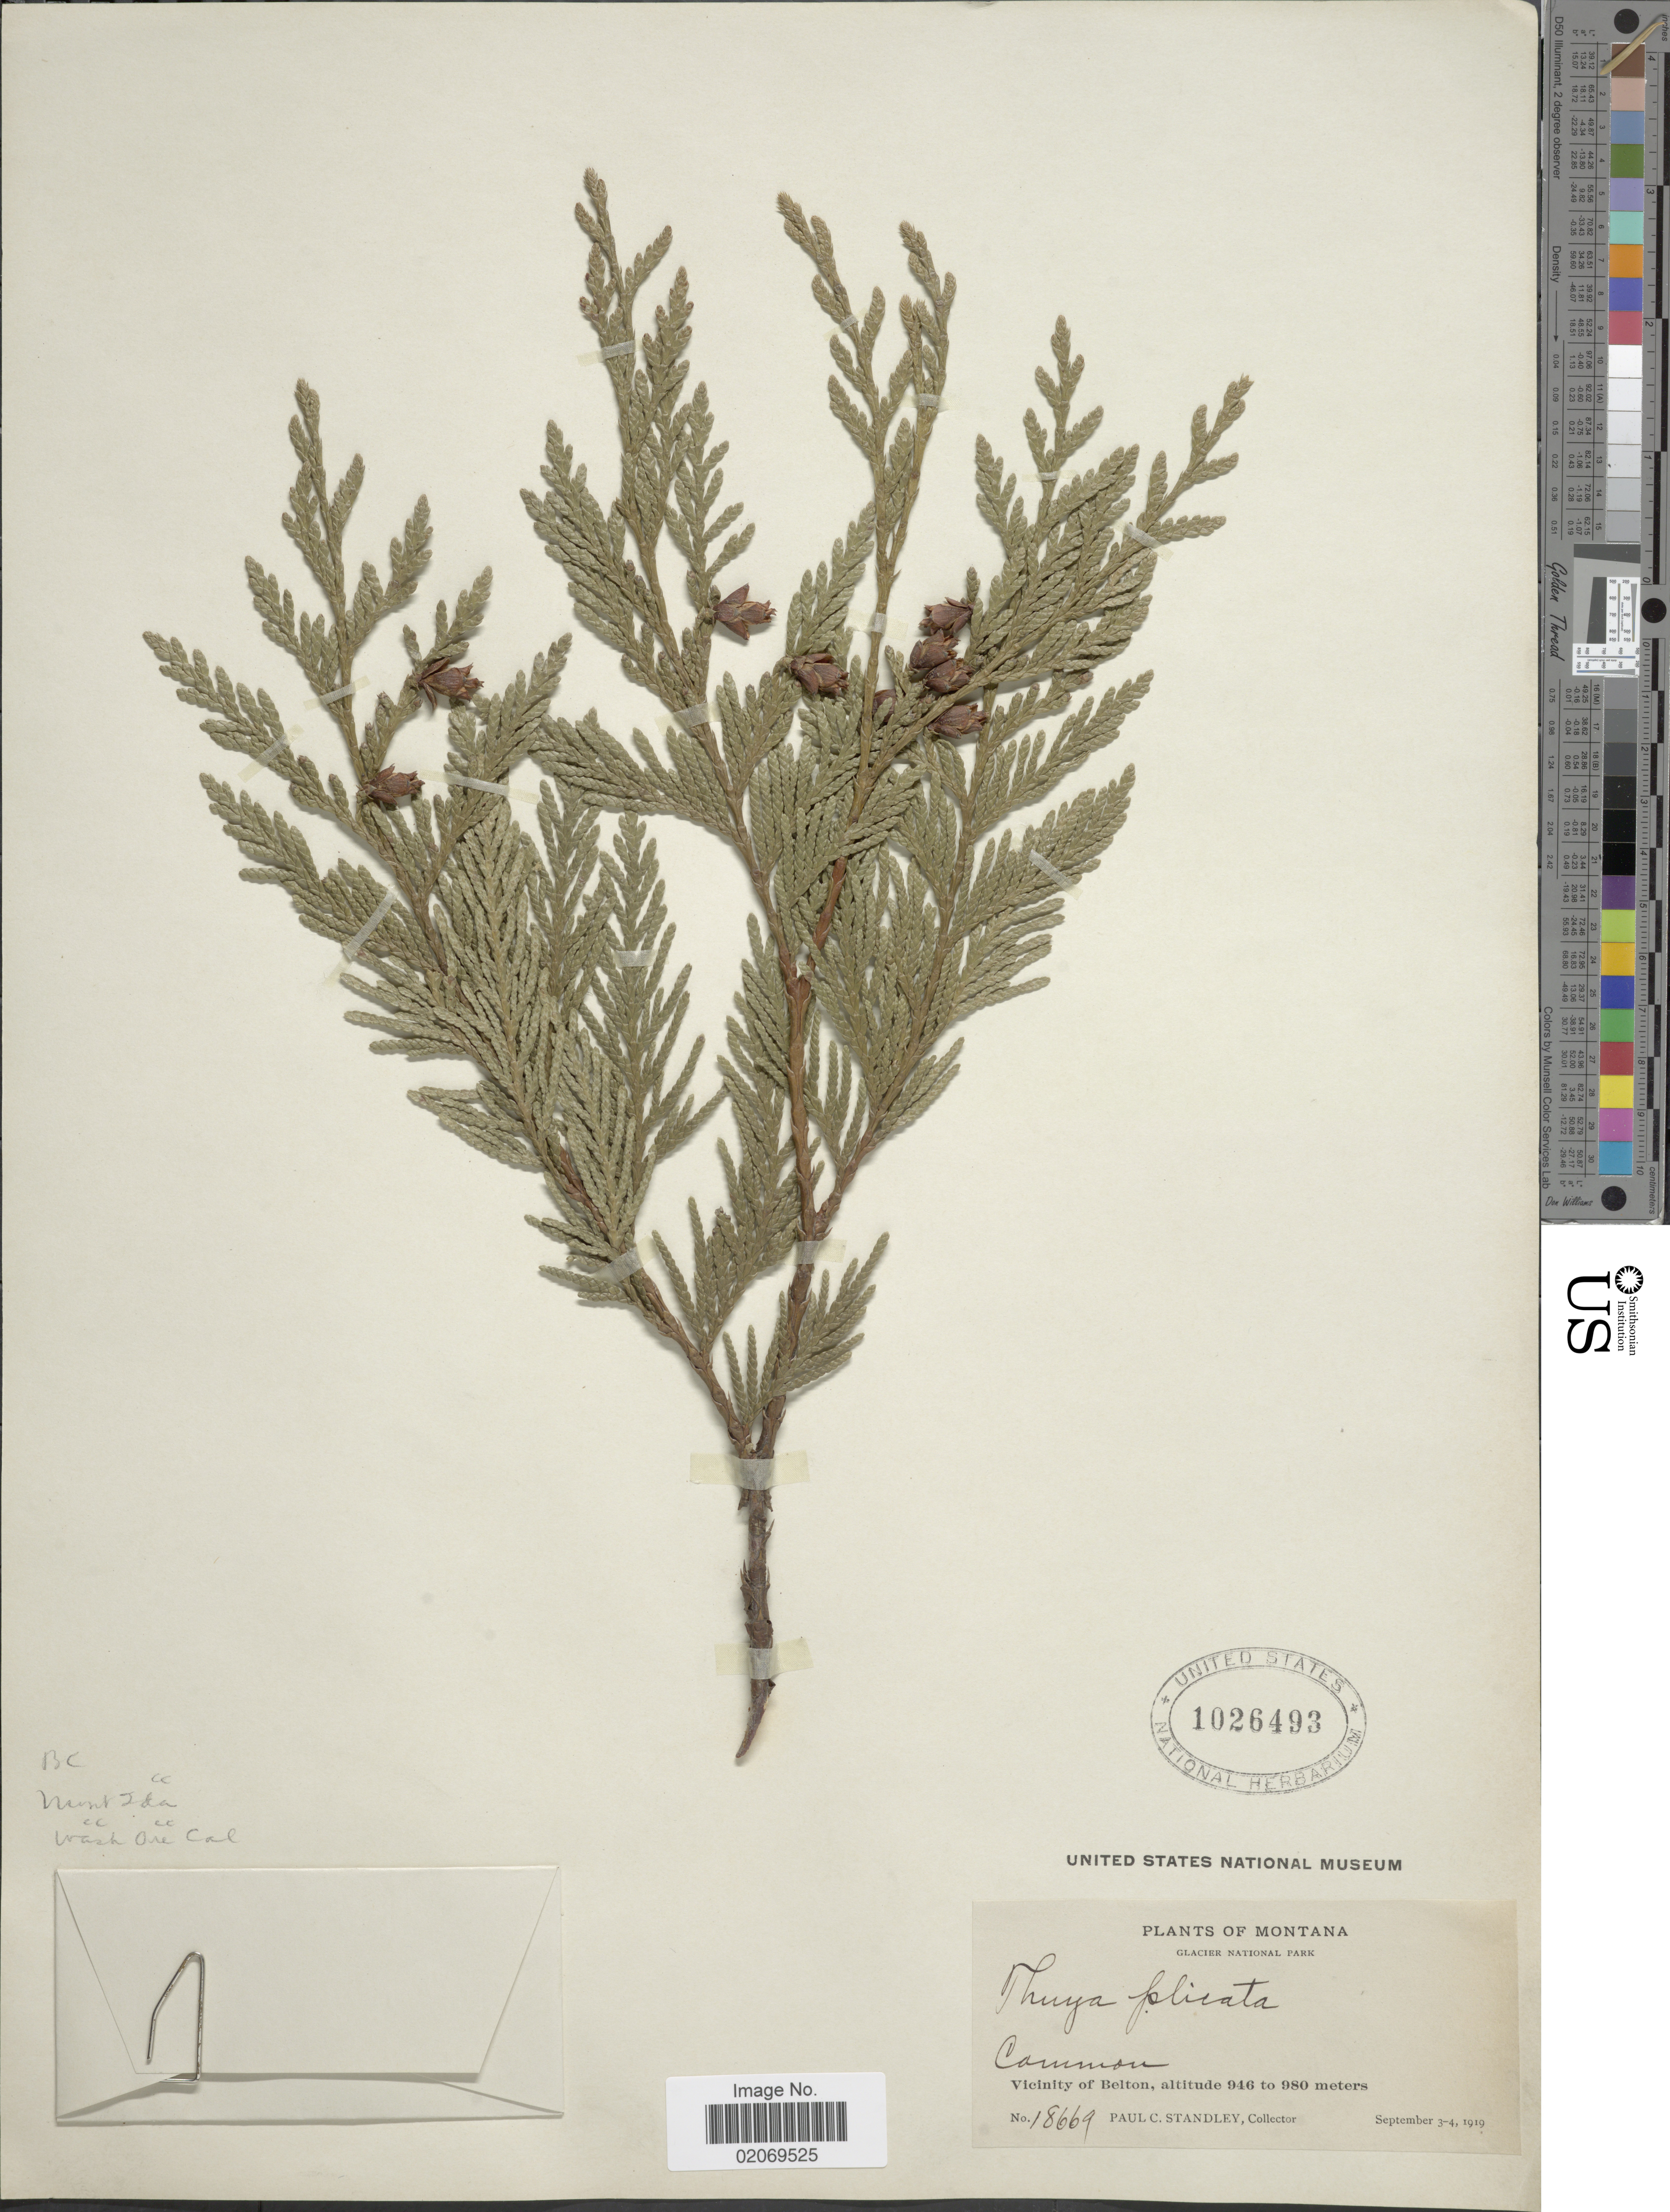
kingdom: Plantae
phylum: Tracheophyta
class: Pinopsida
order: Pinales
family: Cupressaceae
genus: Thuja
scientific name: Thuja plicata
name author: Donn & D. Don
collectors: P. C. Standley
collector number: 18669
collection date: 1919-09-03/1919-09-04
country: United States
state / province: Montana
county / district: Flathead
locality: Glacier National Park, Common, Vicinity of Belton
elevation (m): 946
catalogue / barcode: US 1026493